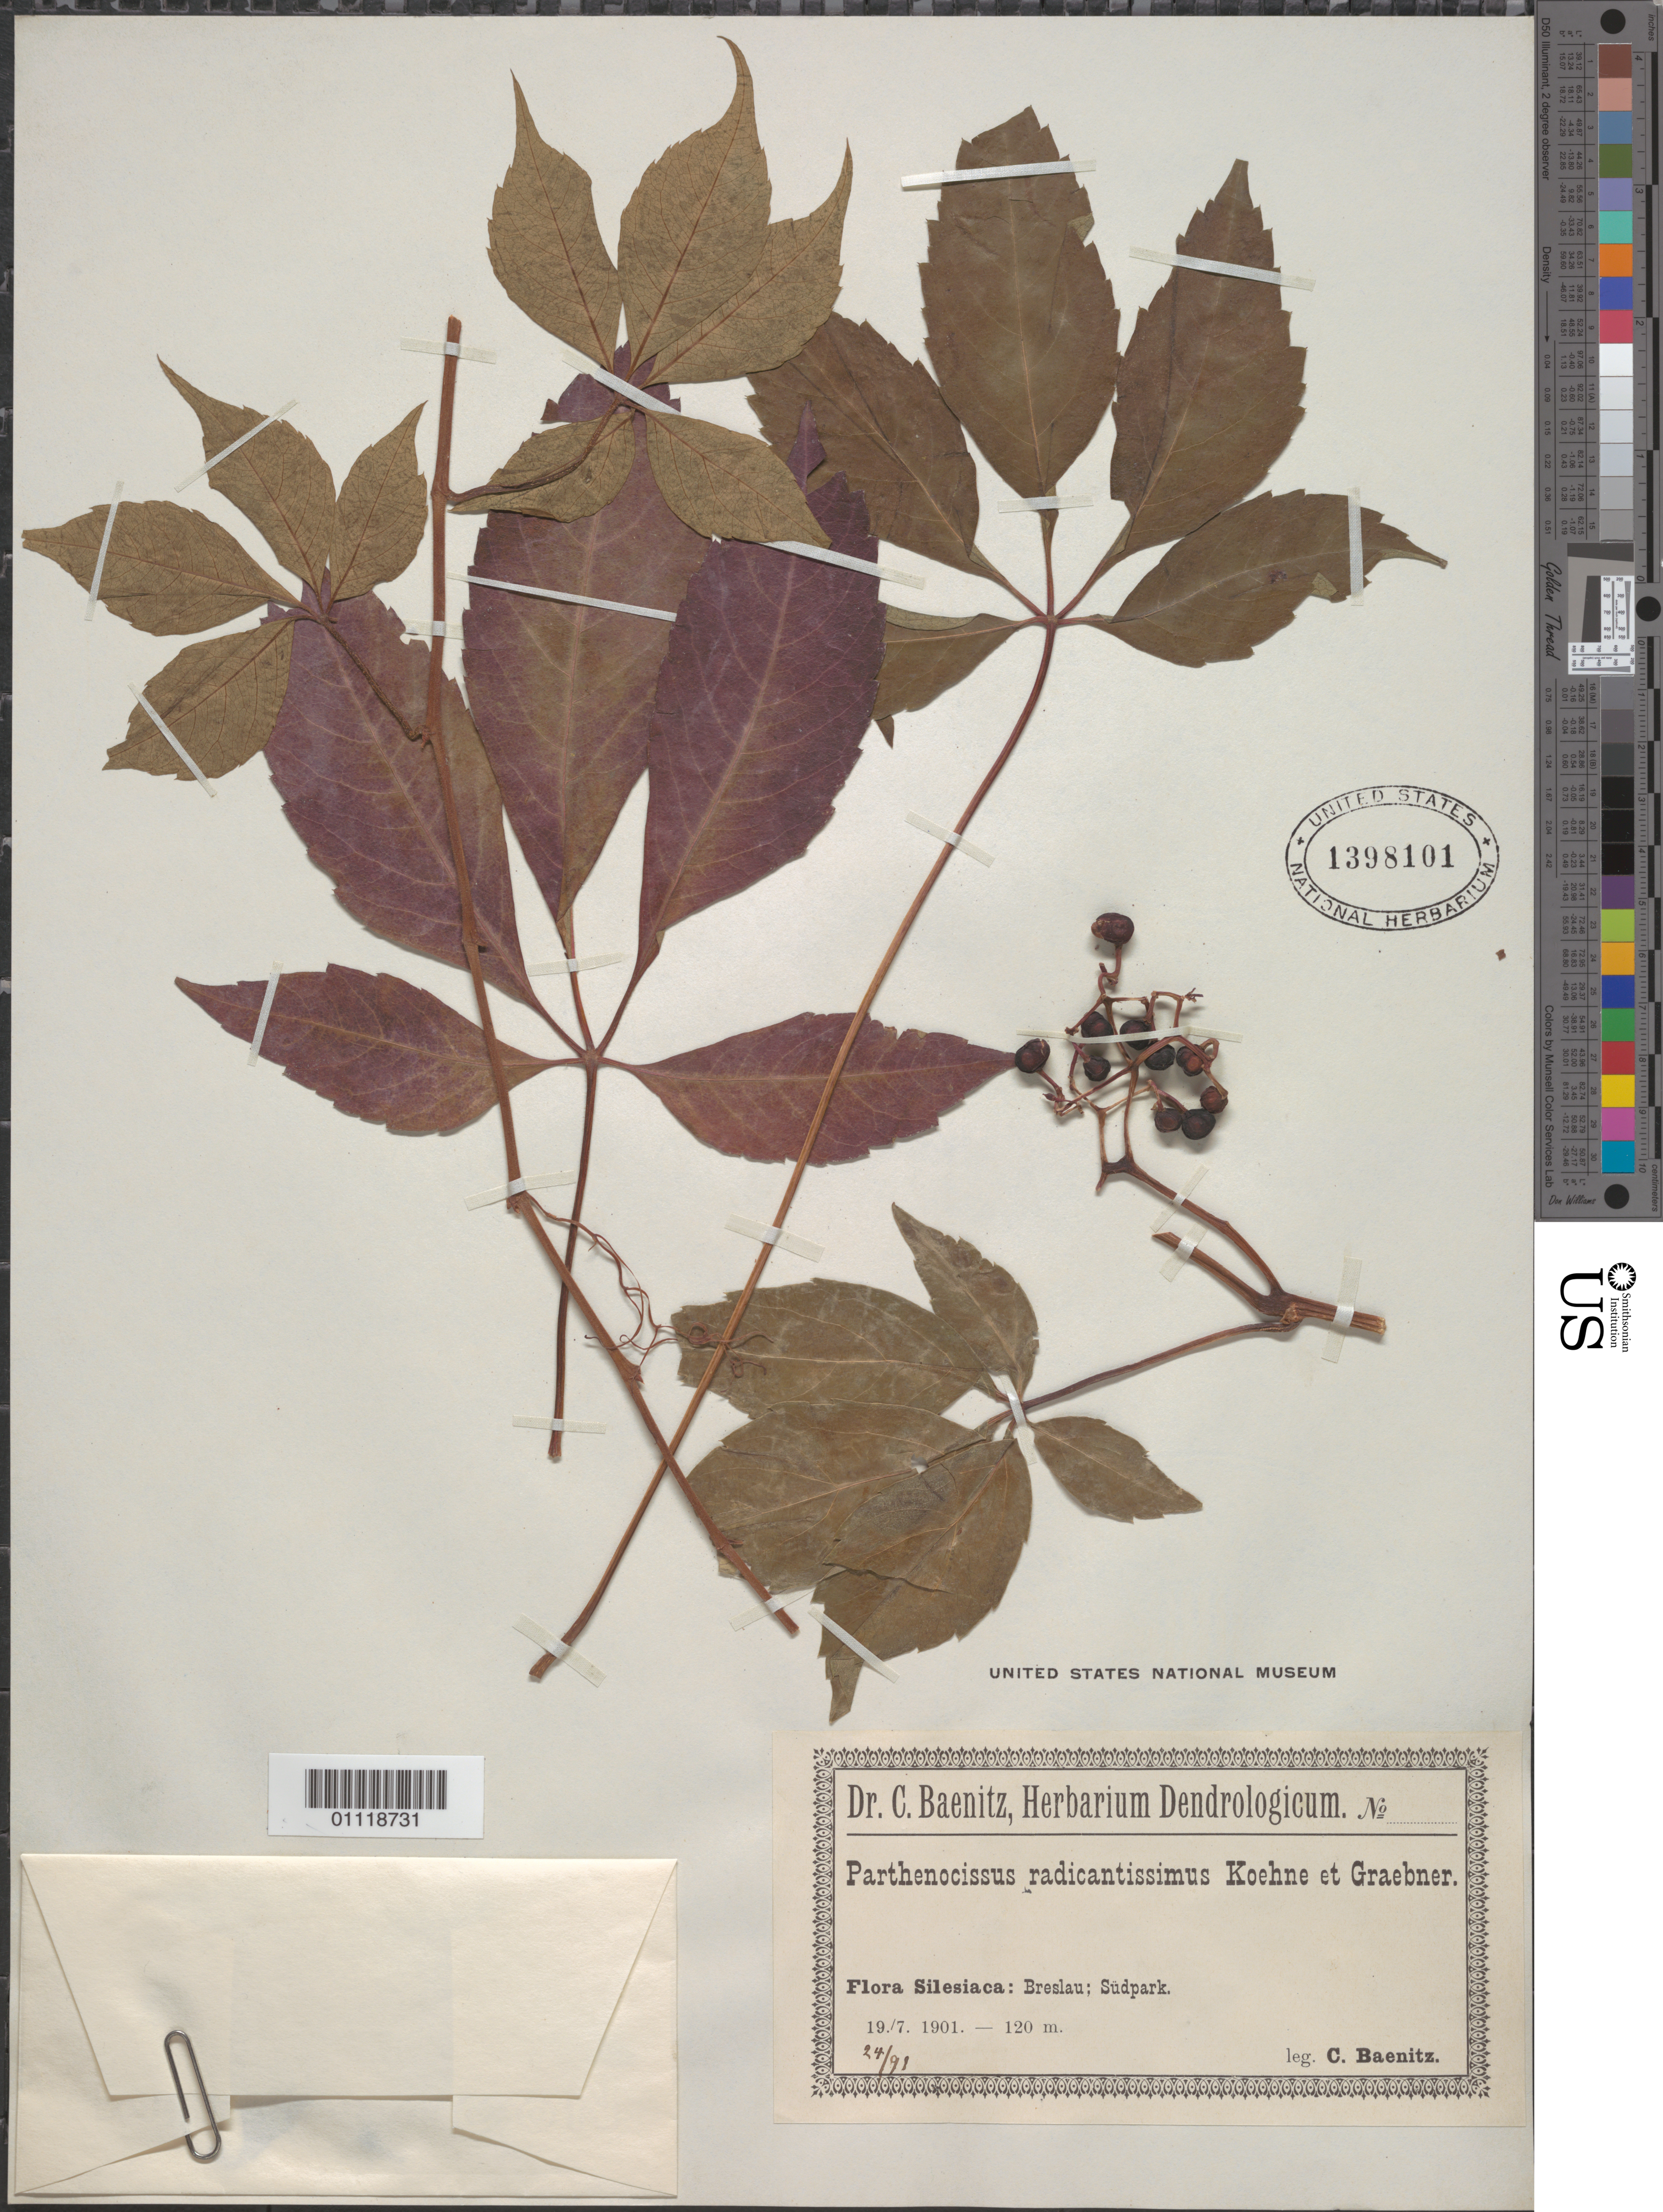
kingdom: Plantae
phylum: Tracheophyta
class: Magnoliopsida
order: Vitales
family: Vitaceae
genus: Parthenocissus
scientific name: Parthenocissus quinquefolia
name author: (L.) Planch.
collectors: C. G. Baenitz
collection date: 1901-07-19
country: Poland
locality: Silesia, Breslau. Sudpark.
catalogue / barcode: US 1398101